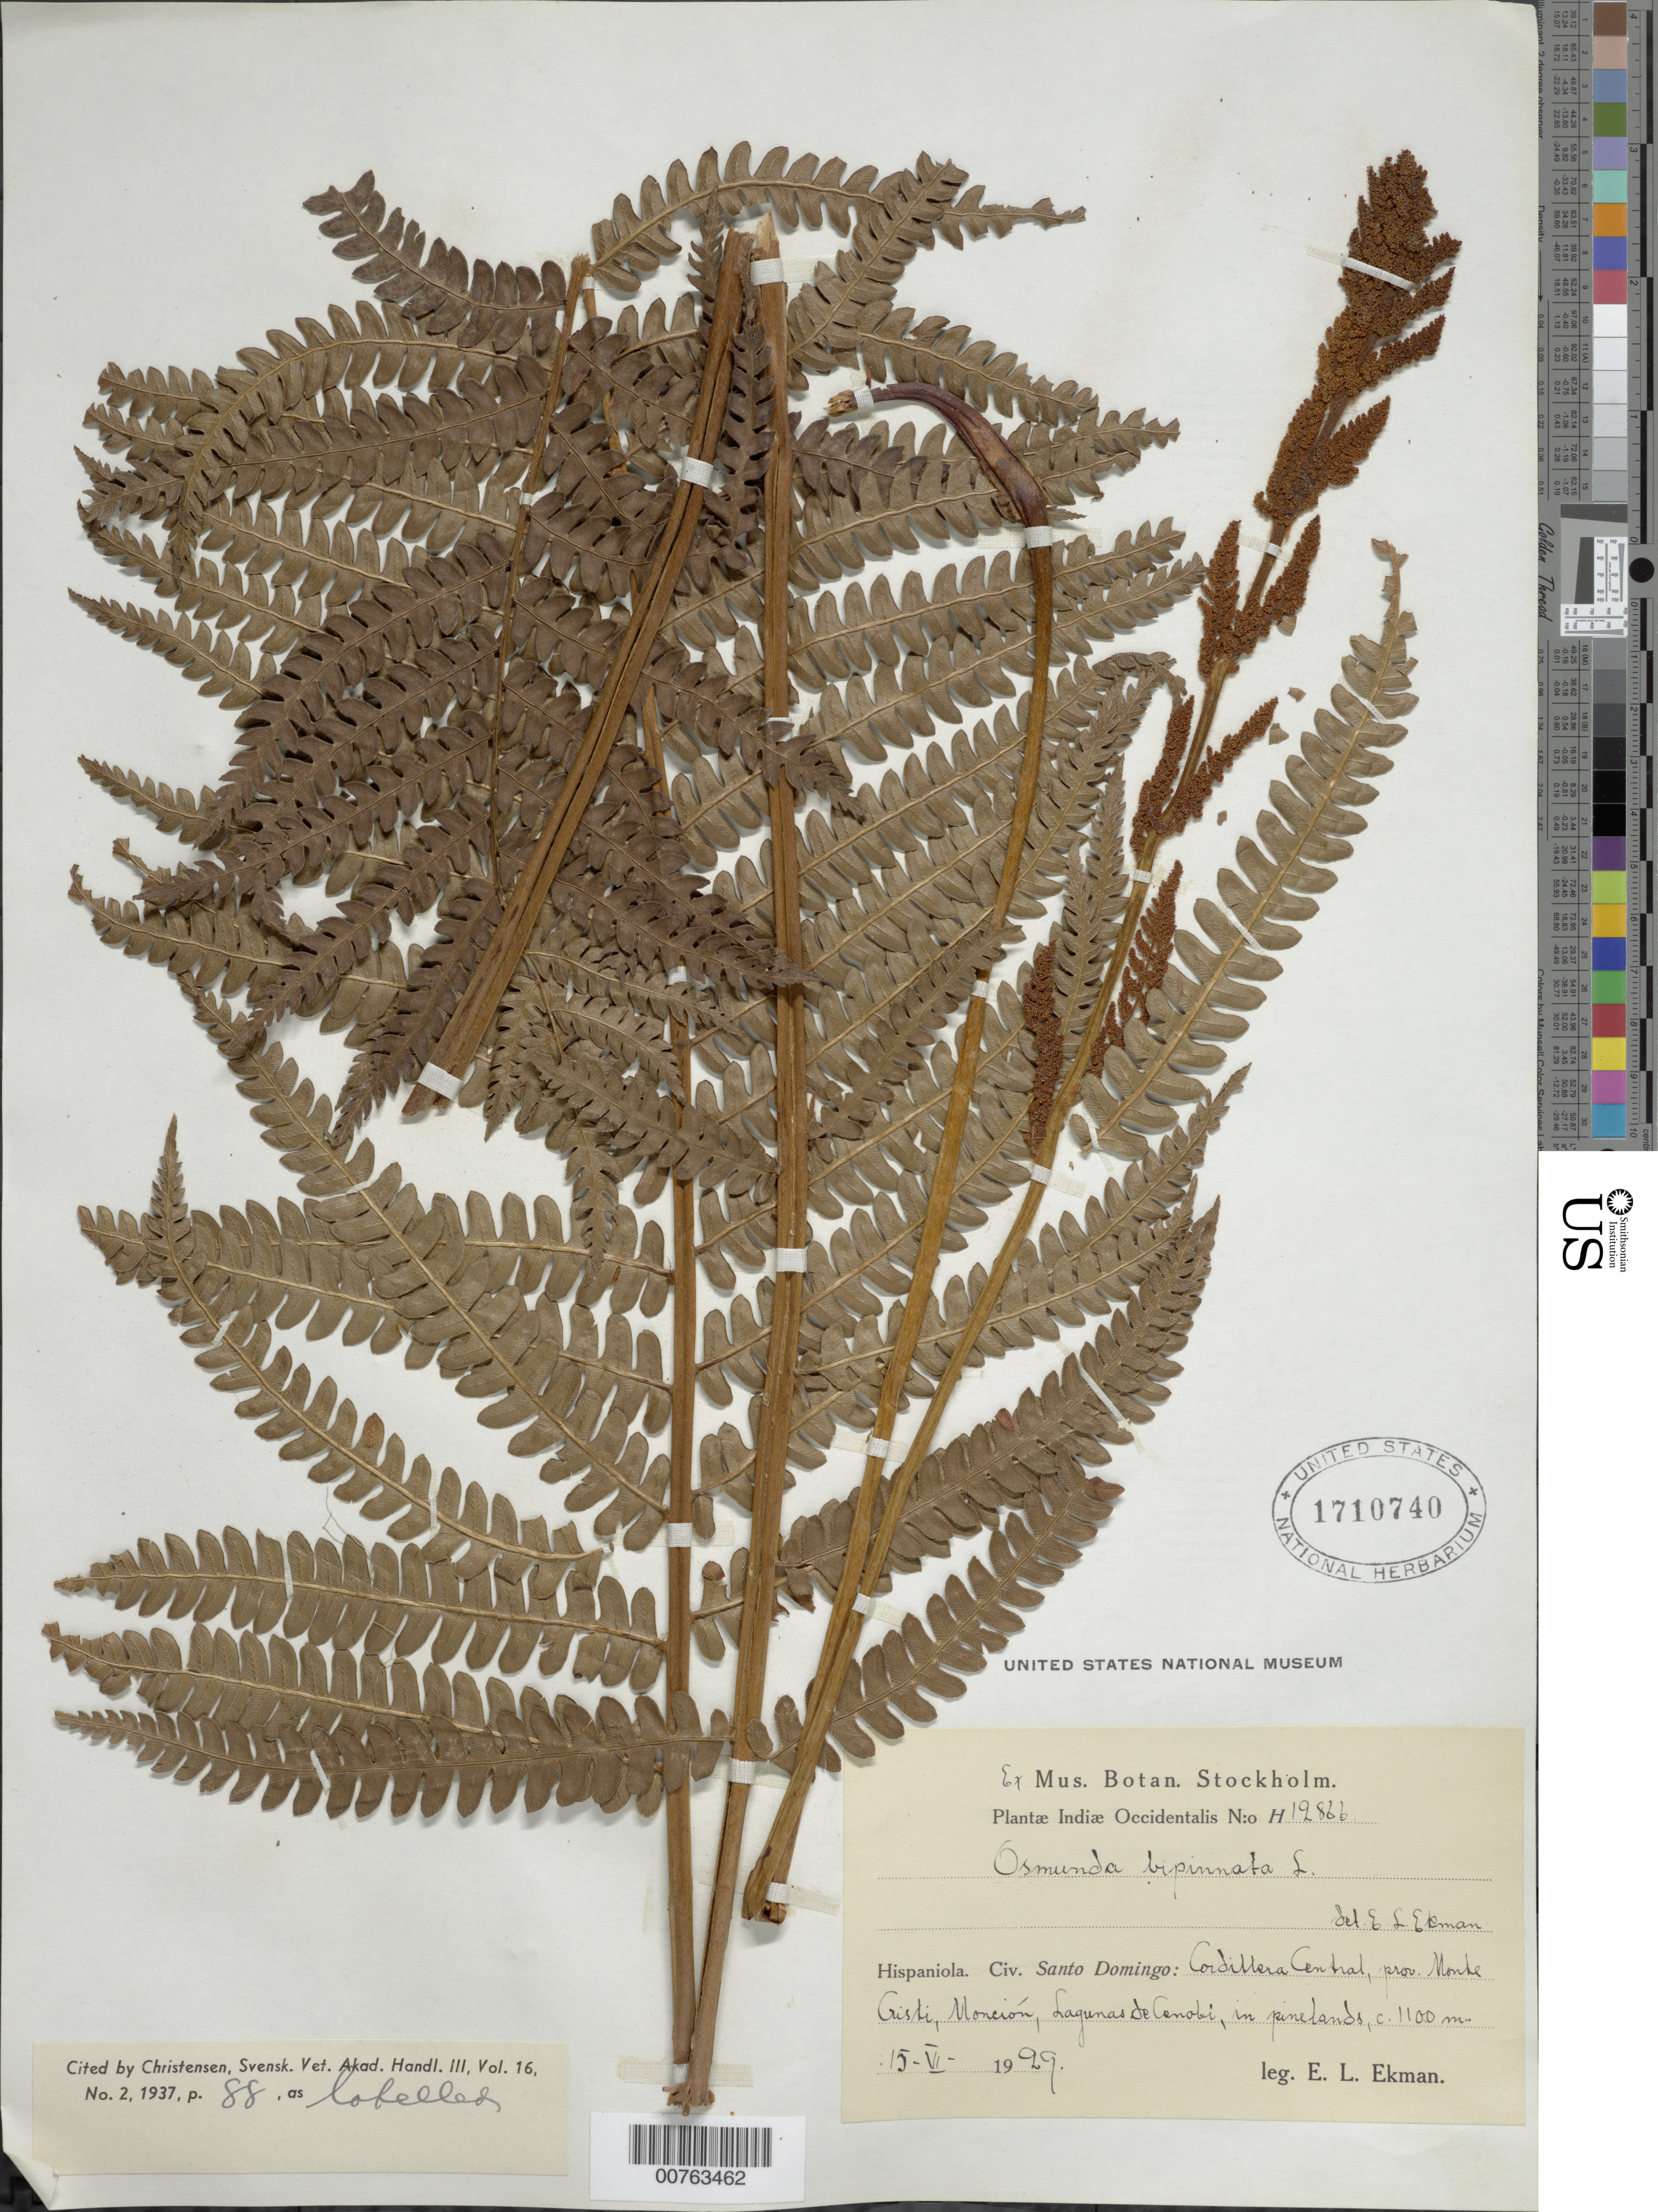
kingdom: Plantae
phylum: Tracheophyta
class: Polypodiopsida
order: Osmundales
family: Osmundaceae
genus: Osmundastrum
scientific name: Osmundastrum cinnamomeum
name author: (L.) C. Presl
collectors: E. L. Ekman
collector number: H 12866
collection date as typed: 15 Jun 1929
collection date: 1929-06-15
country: Dominican Republic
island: Hispaniola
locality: Cordillera Central. Provincia Monte Cristi, Monción, Lagunas de Cenobi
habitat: In pineland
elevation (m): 1100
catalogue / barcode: US 1710740